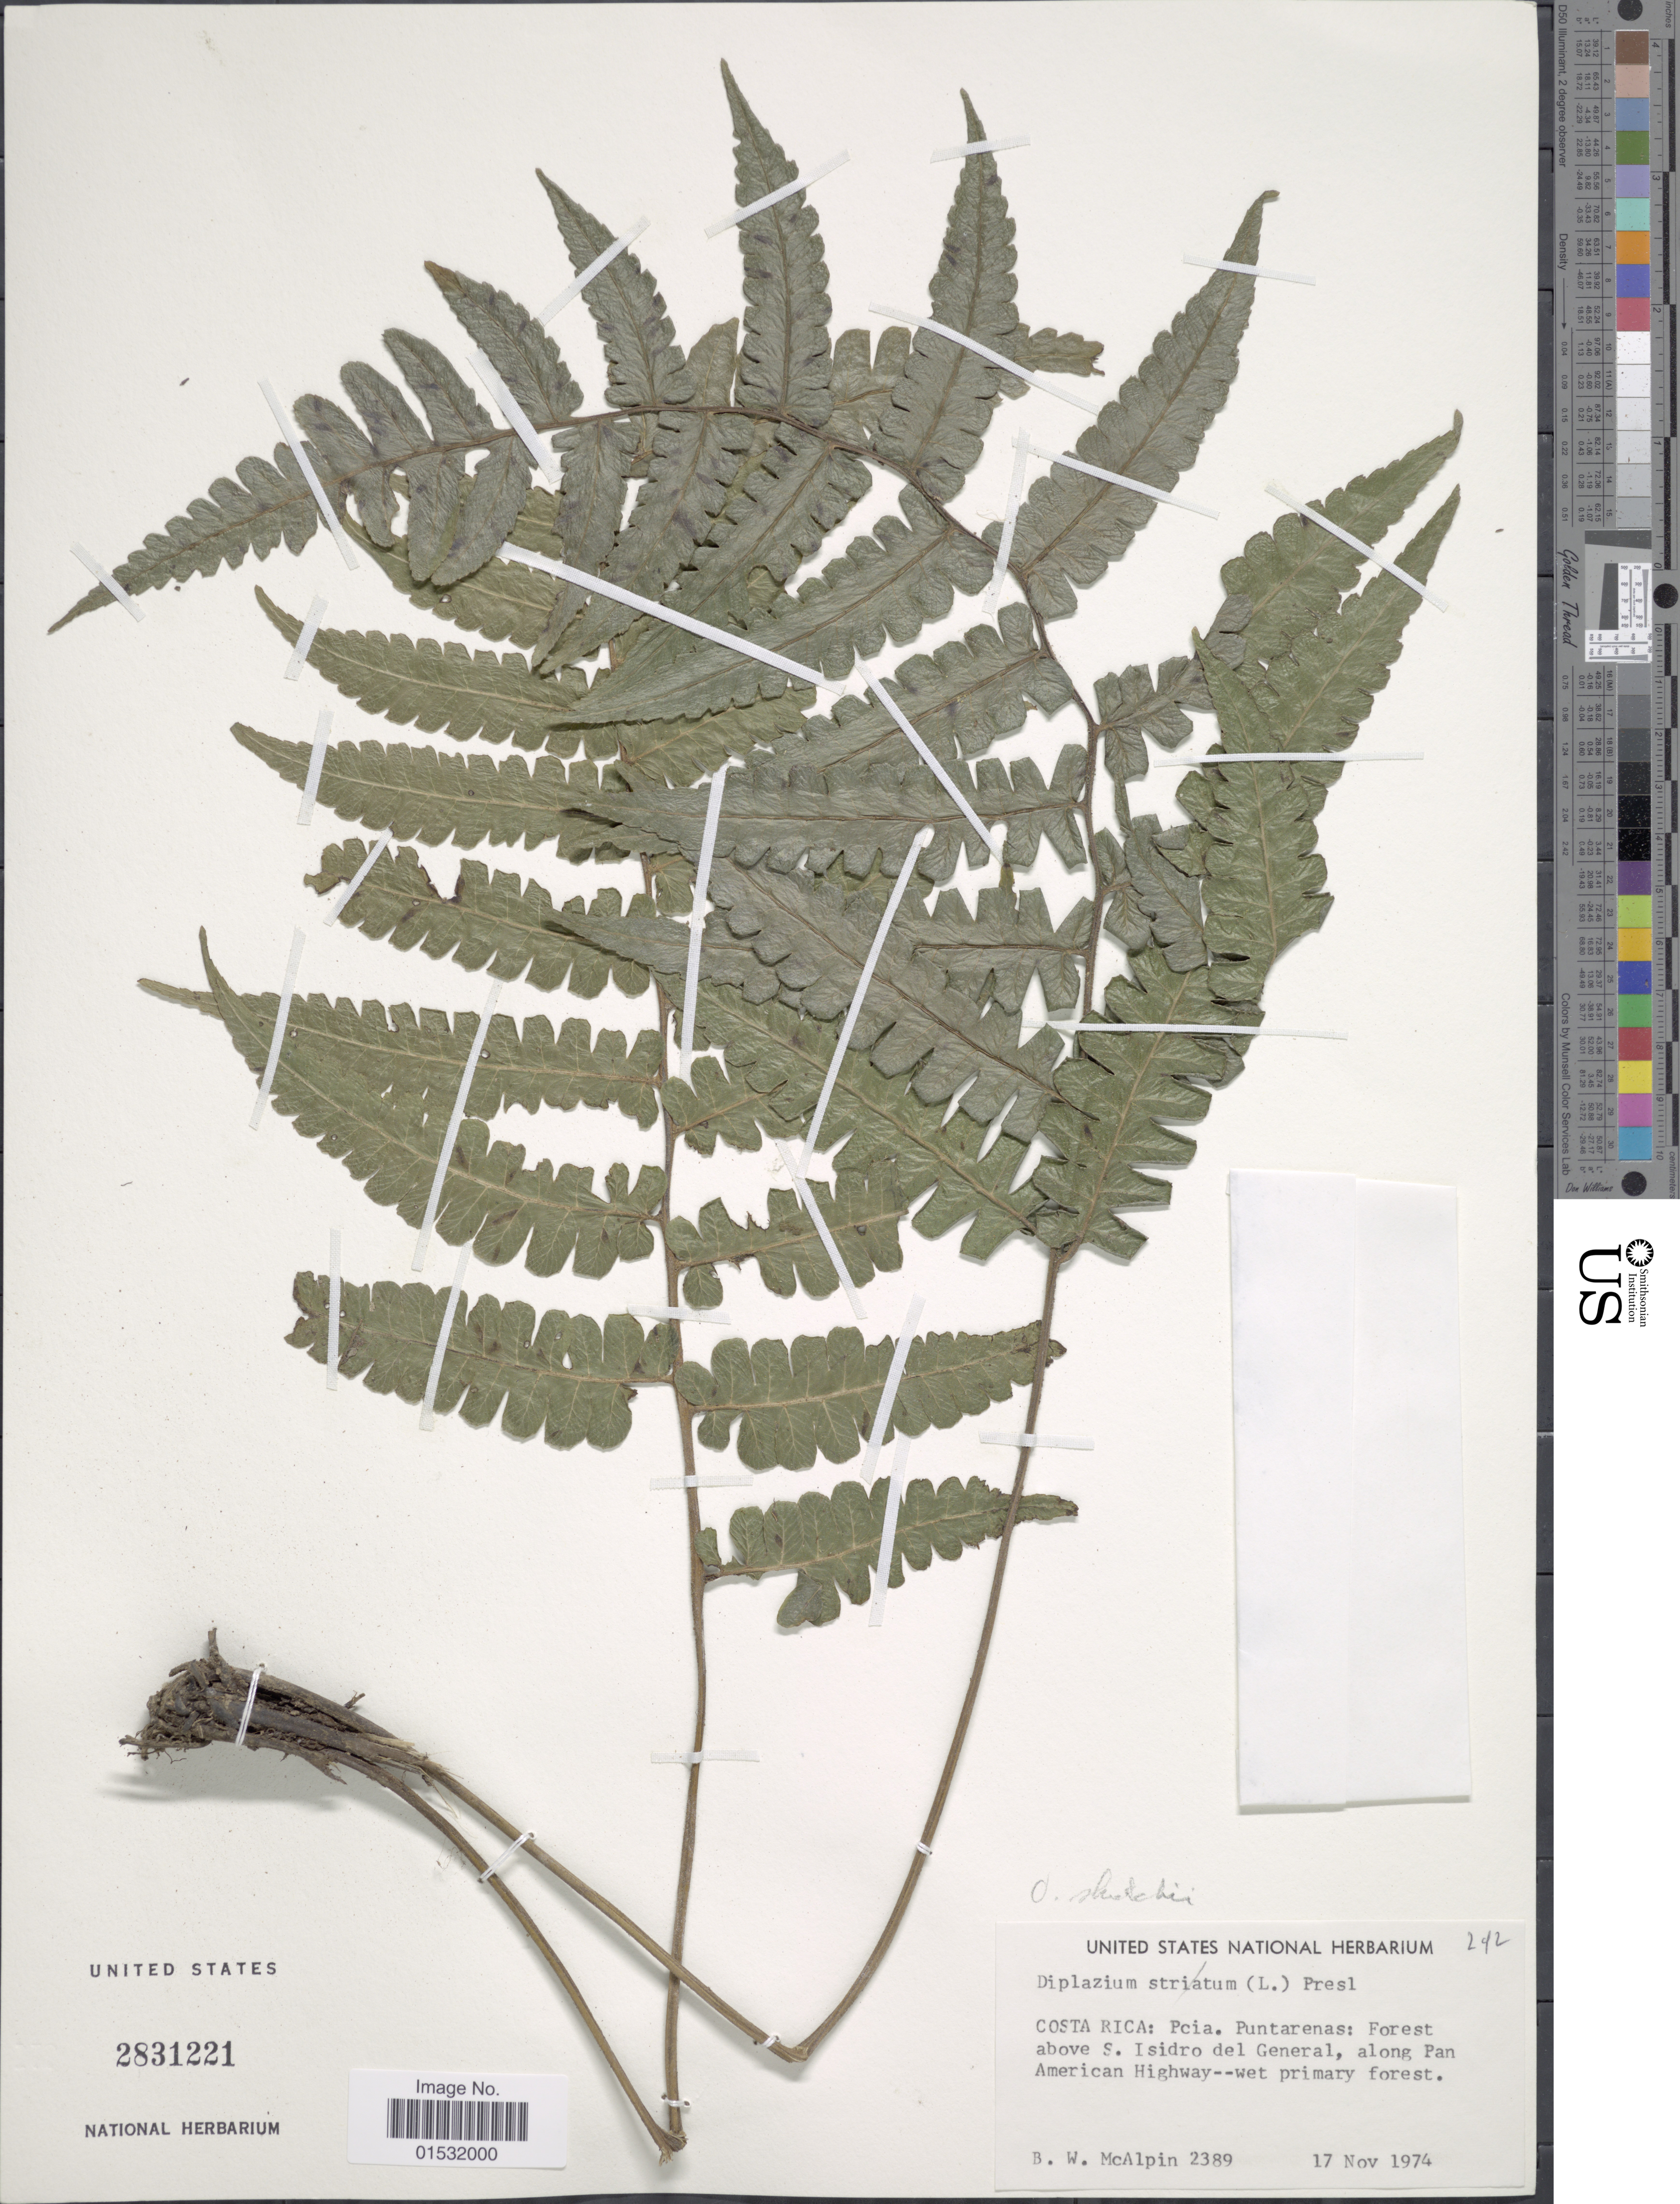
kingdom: Plantae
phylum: Tracheophyta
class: Polypodiopsida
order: Polypodiales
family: Athyriaceae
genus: Diplazium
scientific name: Diplazium skutchii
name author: Lellinger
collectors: B. W. McAlpin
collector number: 2389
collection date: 1974-11-17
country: Costa Rica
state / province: Puntarenas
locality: Forest above San Isidro del General, along Pan American Highway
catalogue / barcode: US 2831221